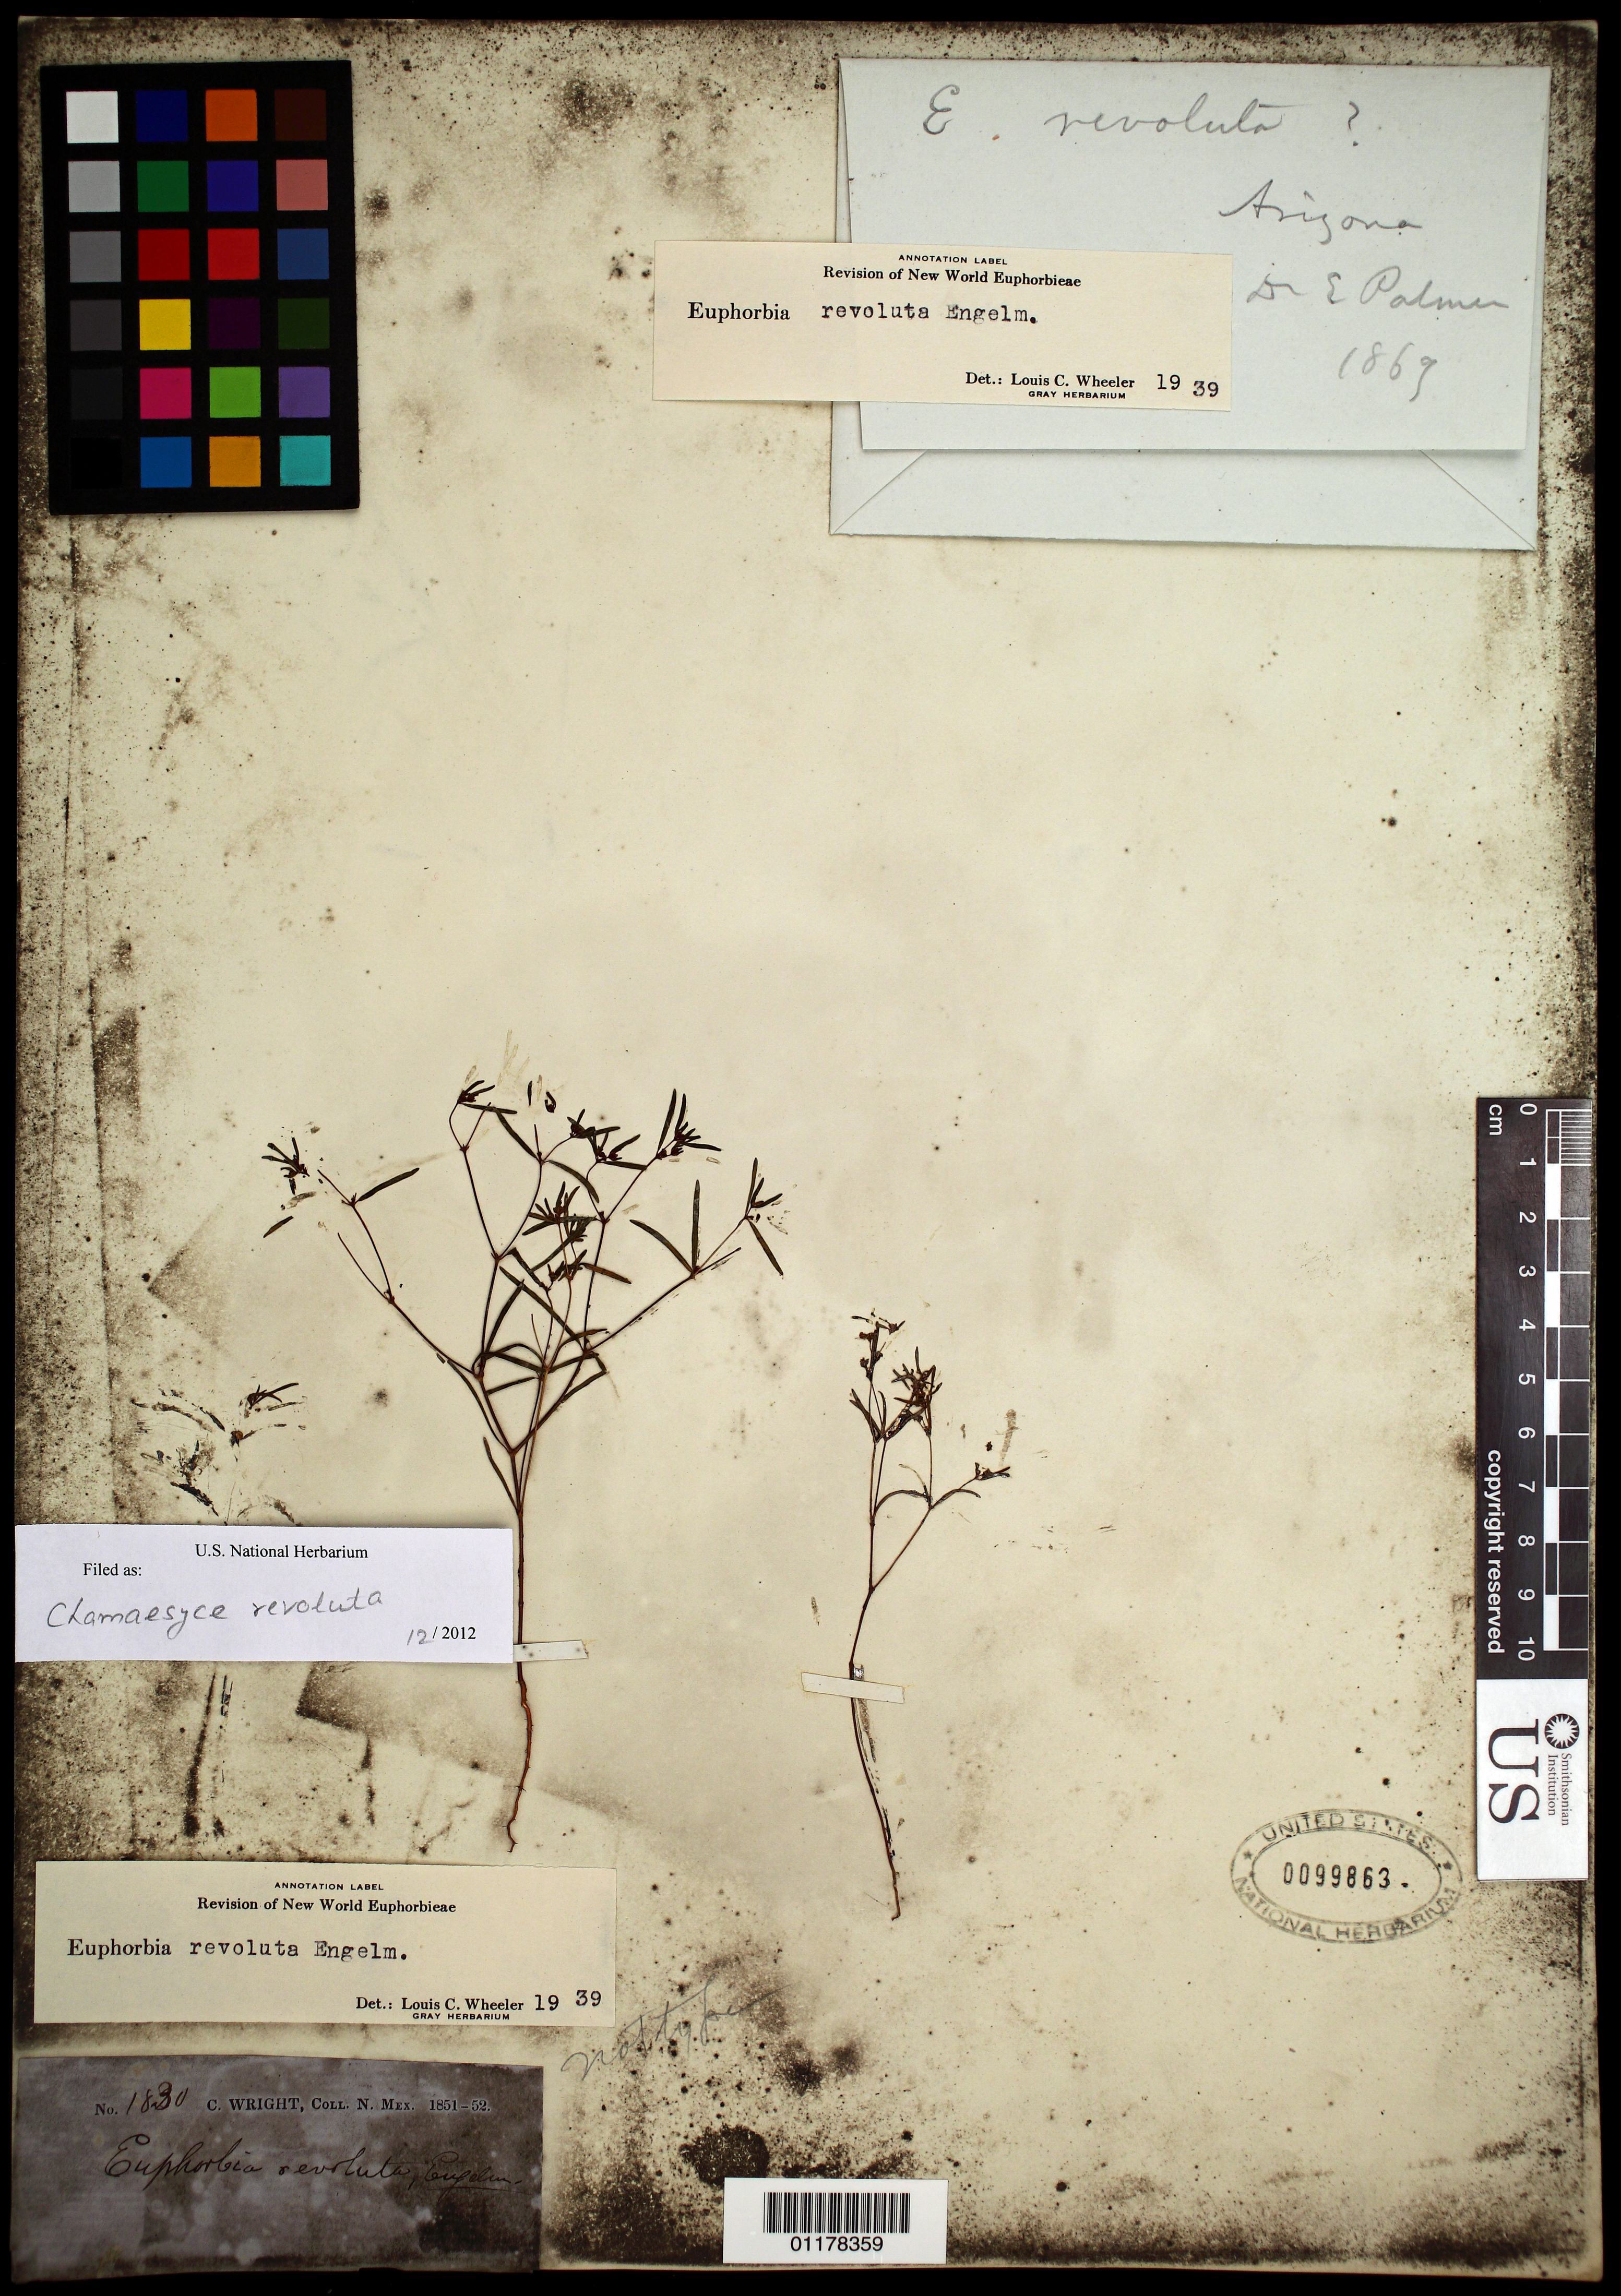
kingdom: Plantae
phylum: Tracheophyta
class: Magnoliopsida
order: Malpighiales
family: Euphorbiaceae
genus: Euphorbia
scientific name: Euphorbia revoluta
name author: Engelm. in Emory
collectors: C. Wright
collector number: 1830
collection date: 1851/1852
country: United States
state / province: New Mexico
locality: "N. Mex." [=northern Mexico or New Mexico? either way possibly referring to present-day Arizona or Texas]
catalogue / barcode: US 99863